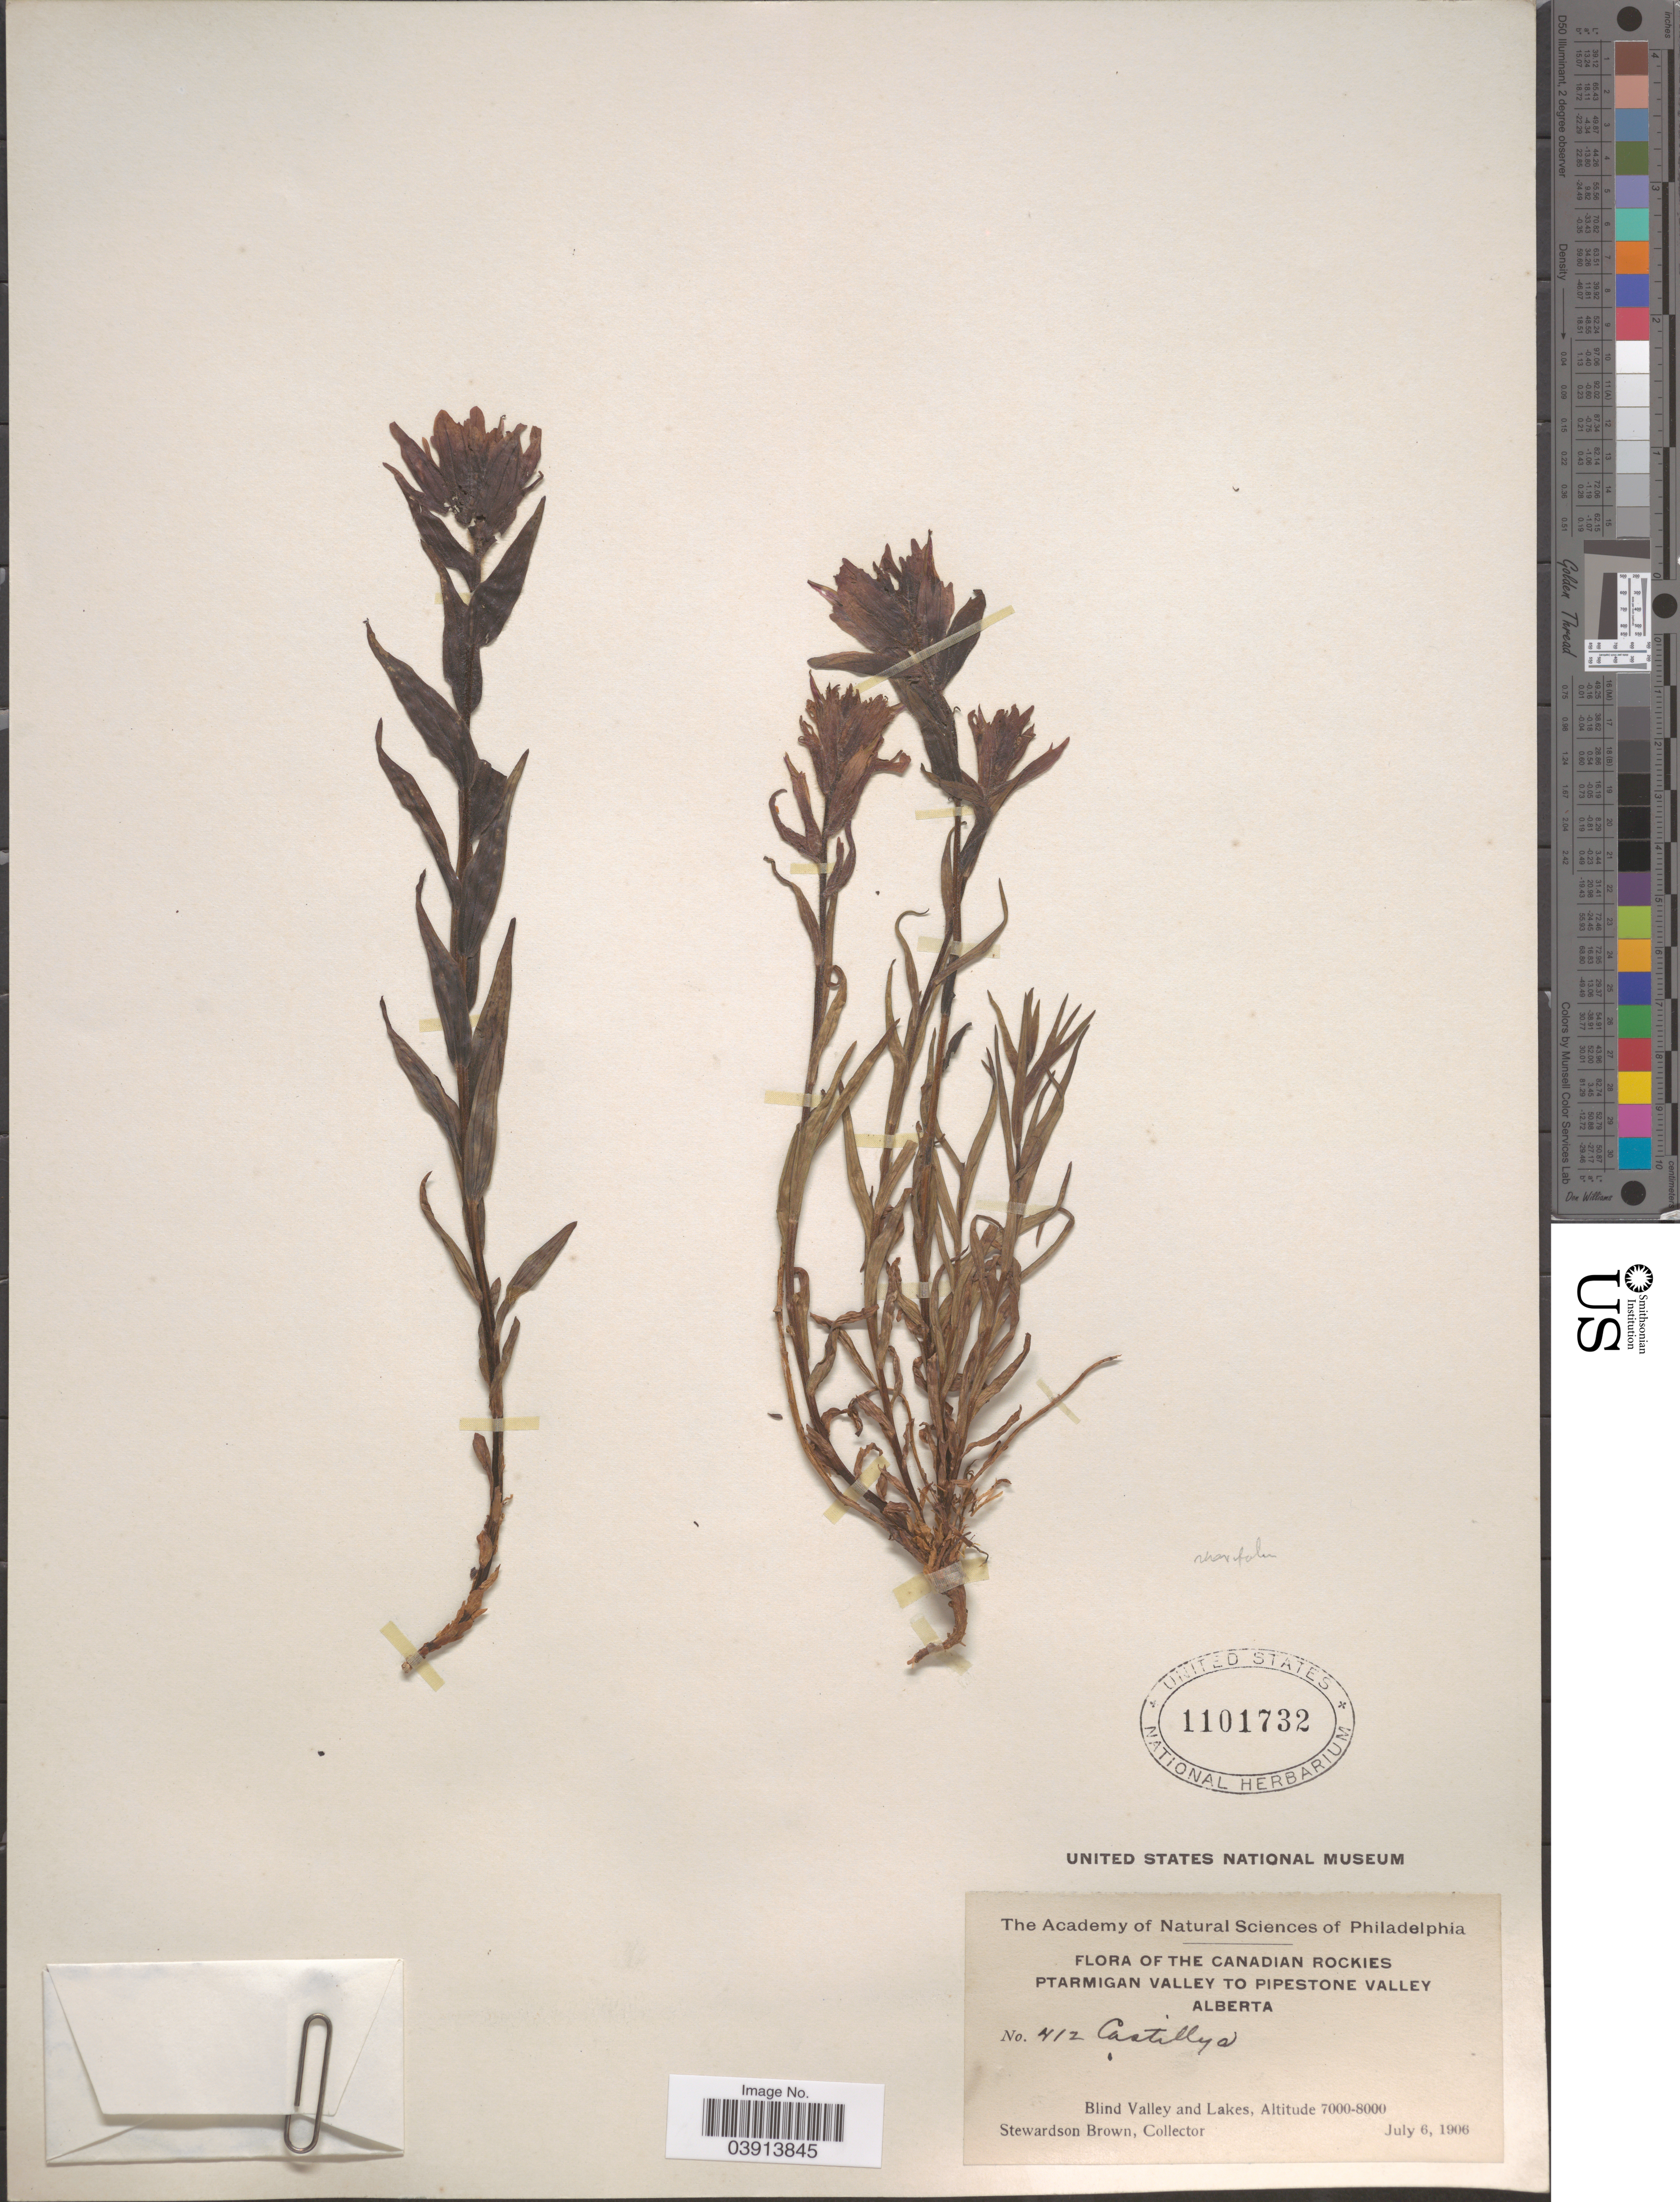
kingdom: Plantae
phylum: Tracheophyta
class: Magnoliopsida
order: Lamiales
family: Orobanchaceae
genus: Castilleja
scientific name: Castilleja rhexiifolia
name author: Rydb.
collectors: S. Brown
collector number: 412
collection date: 1906-07-06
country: Canada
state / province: Alberta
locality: The Canadian Rockies. Ptarmigan Valley to Pipestone Valley. Blind Valley and Lakes.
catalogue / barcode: US 1101732